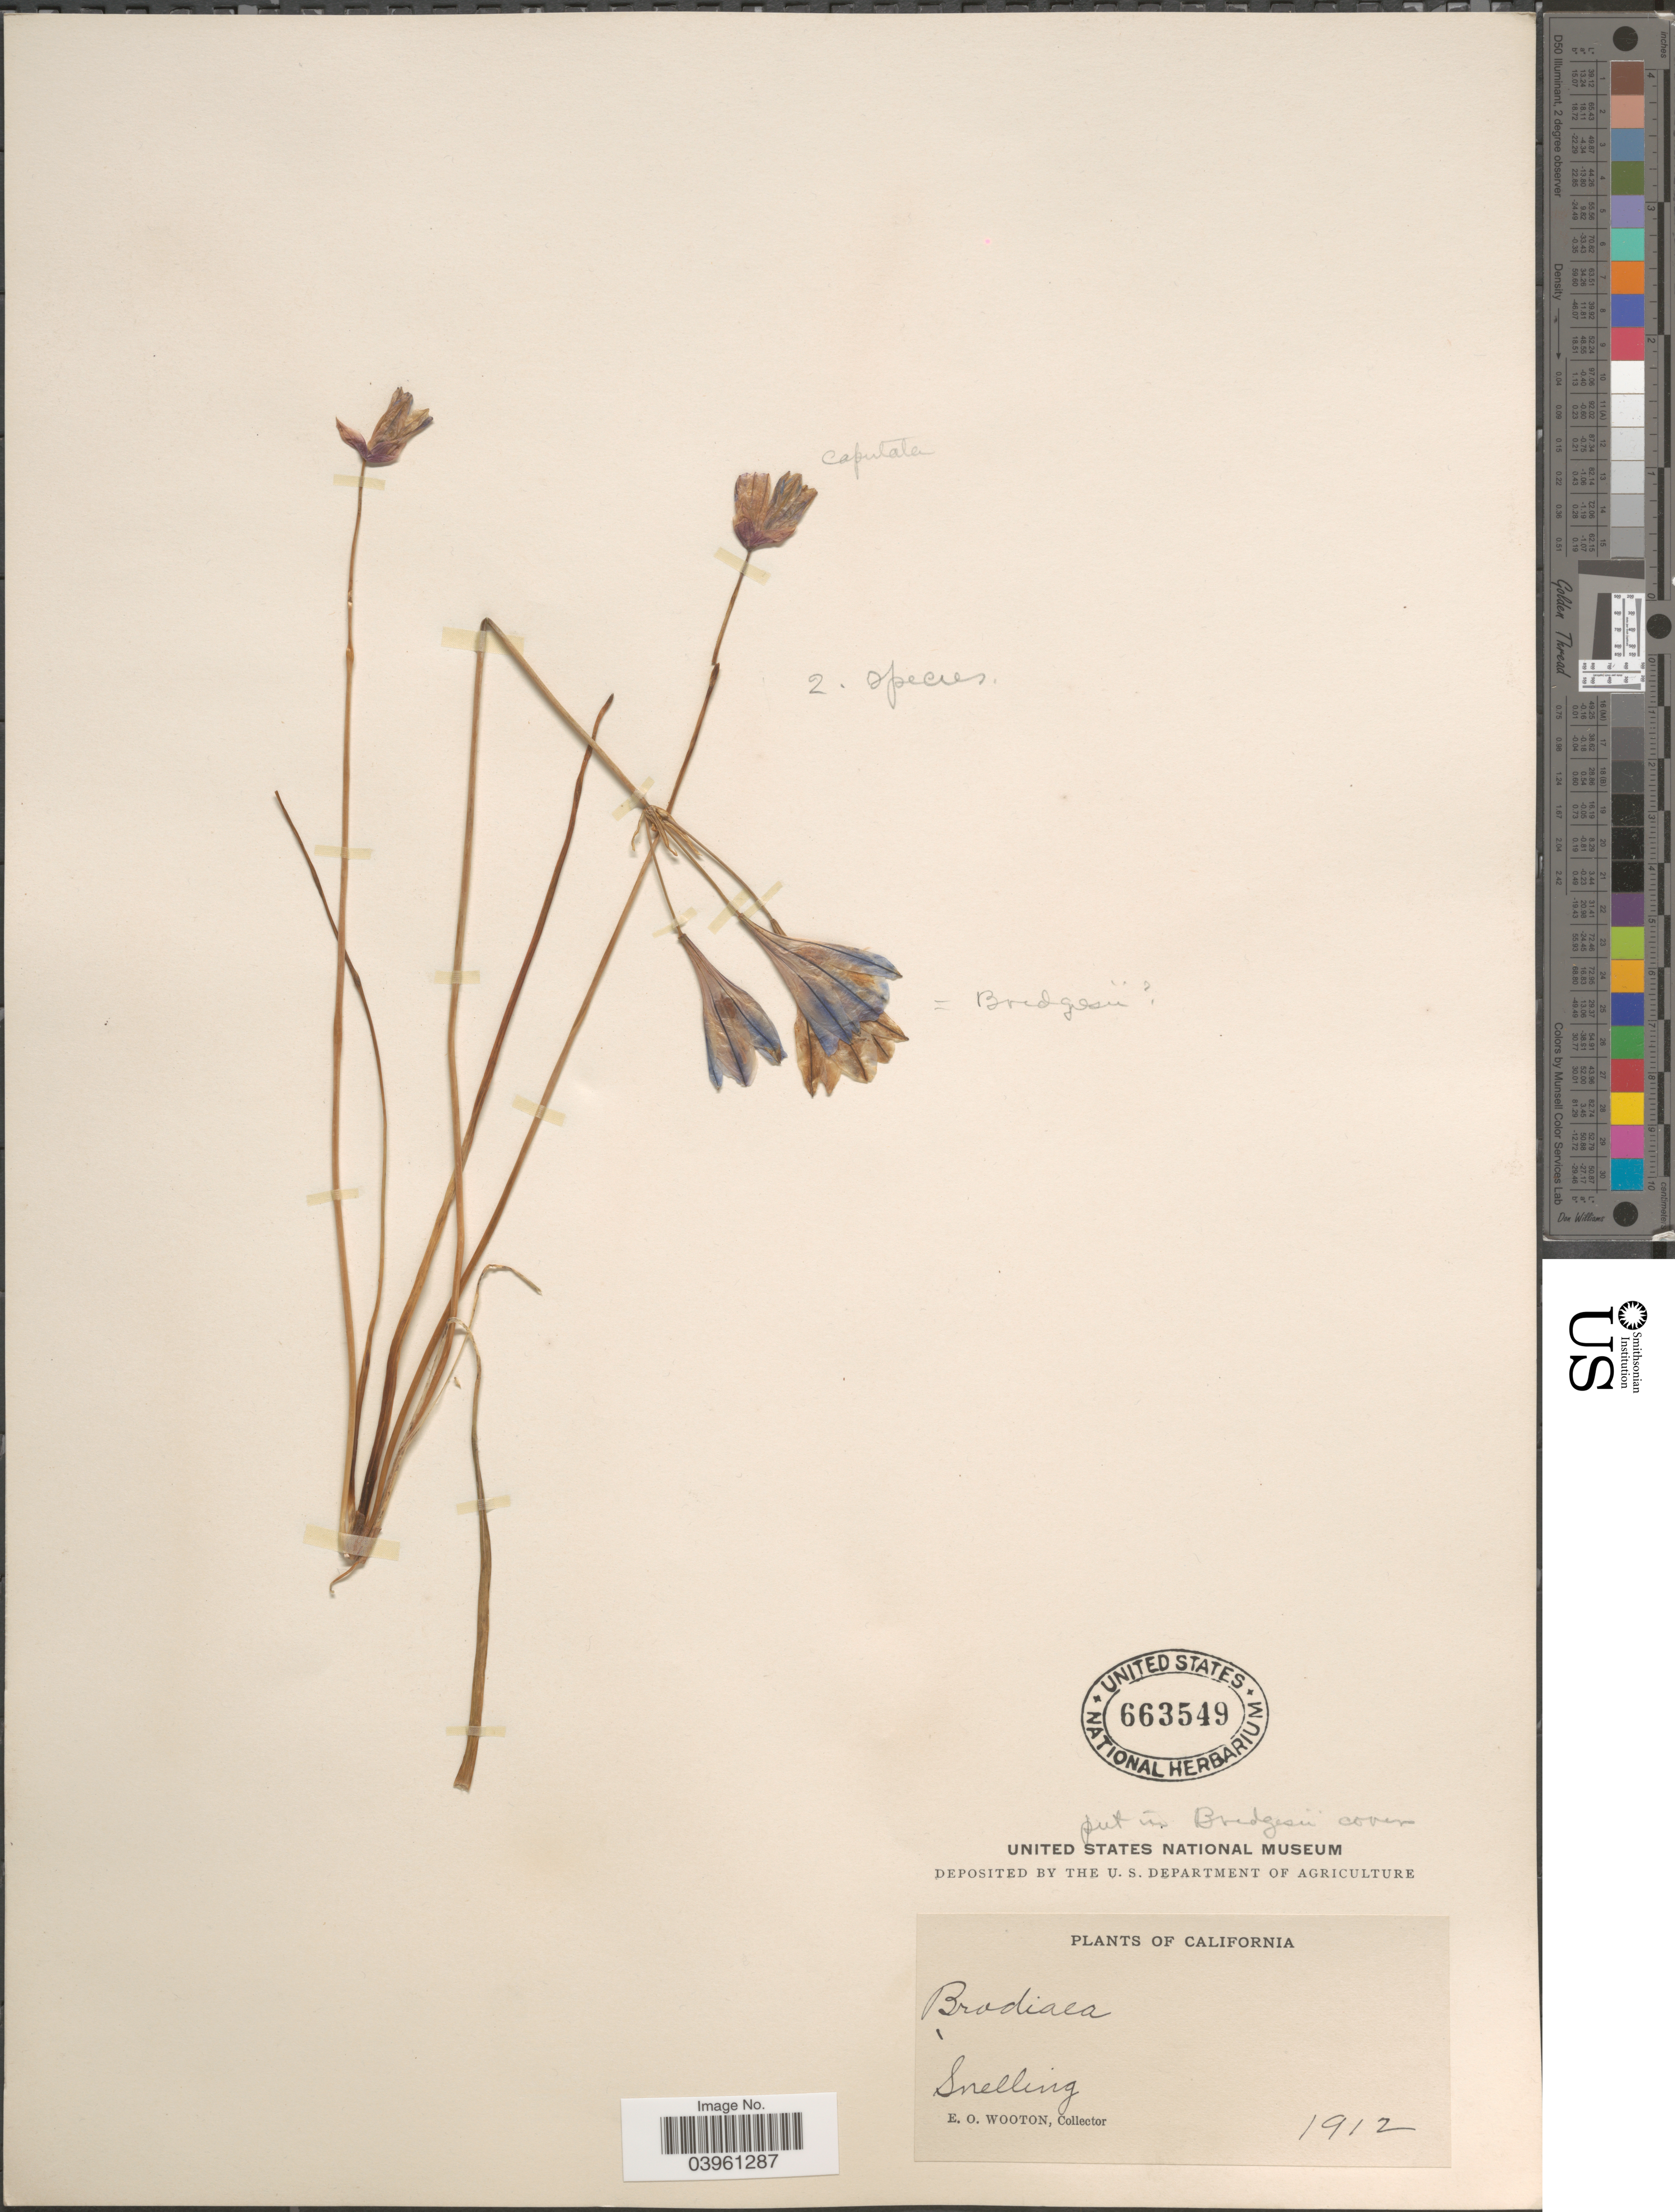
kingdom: Plantae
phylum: Tracheophyta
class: Liliopsida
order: Asparagales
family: Asparagaceae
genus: Triteleia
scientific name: Triteleia bridgesii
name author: (S. Watson) Greene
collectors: E. O. Wooton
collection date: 1912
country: United States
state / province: California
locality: Snelling.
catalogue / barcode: US 663549